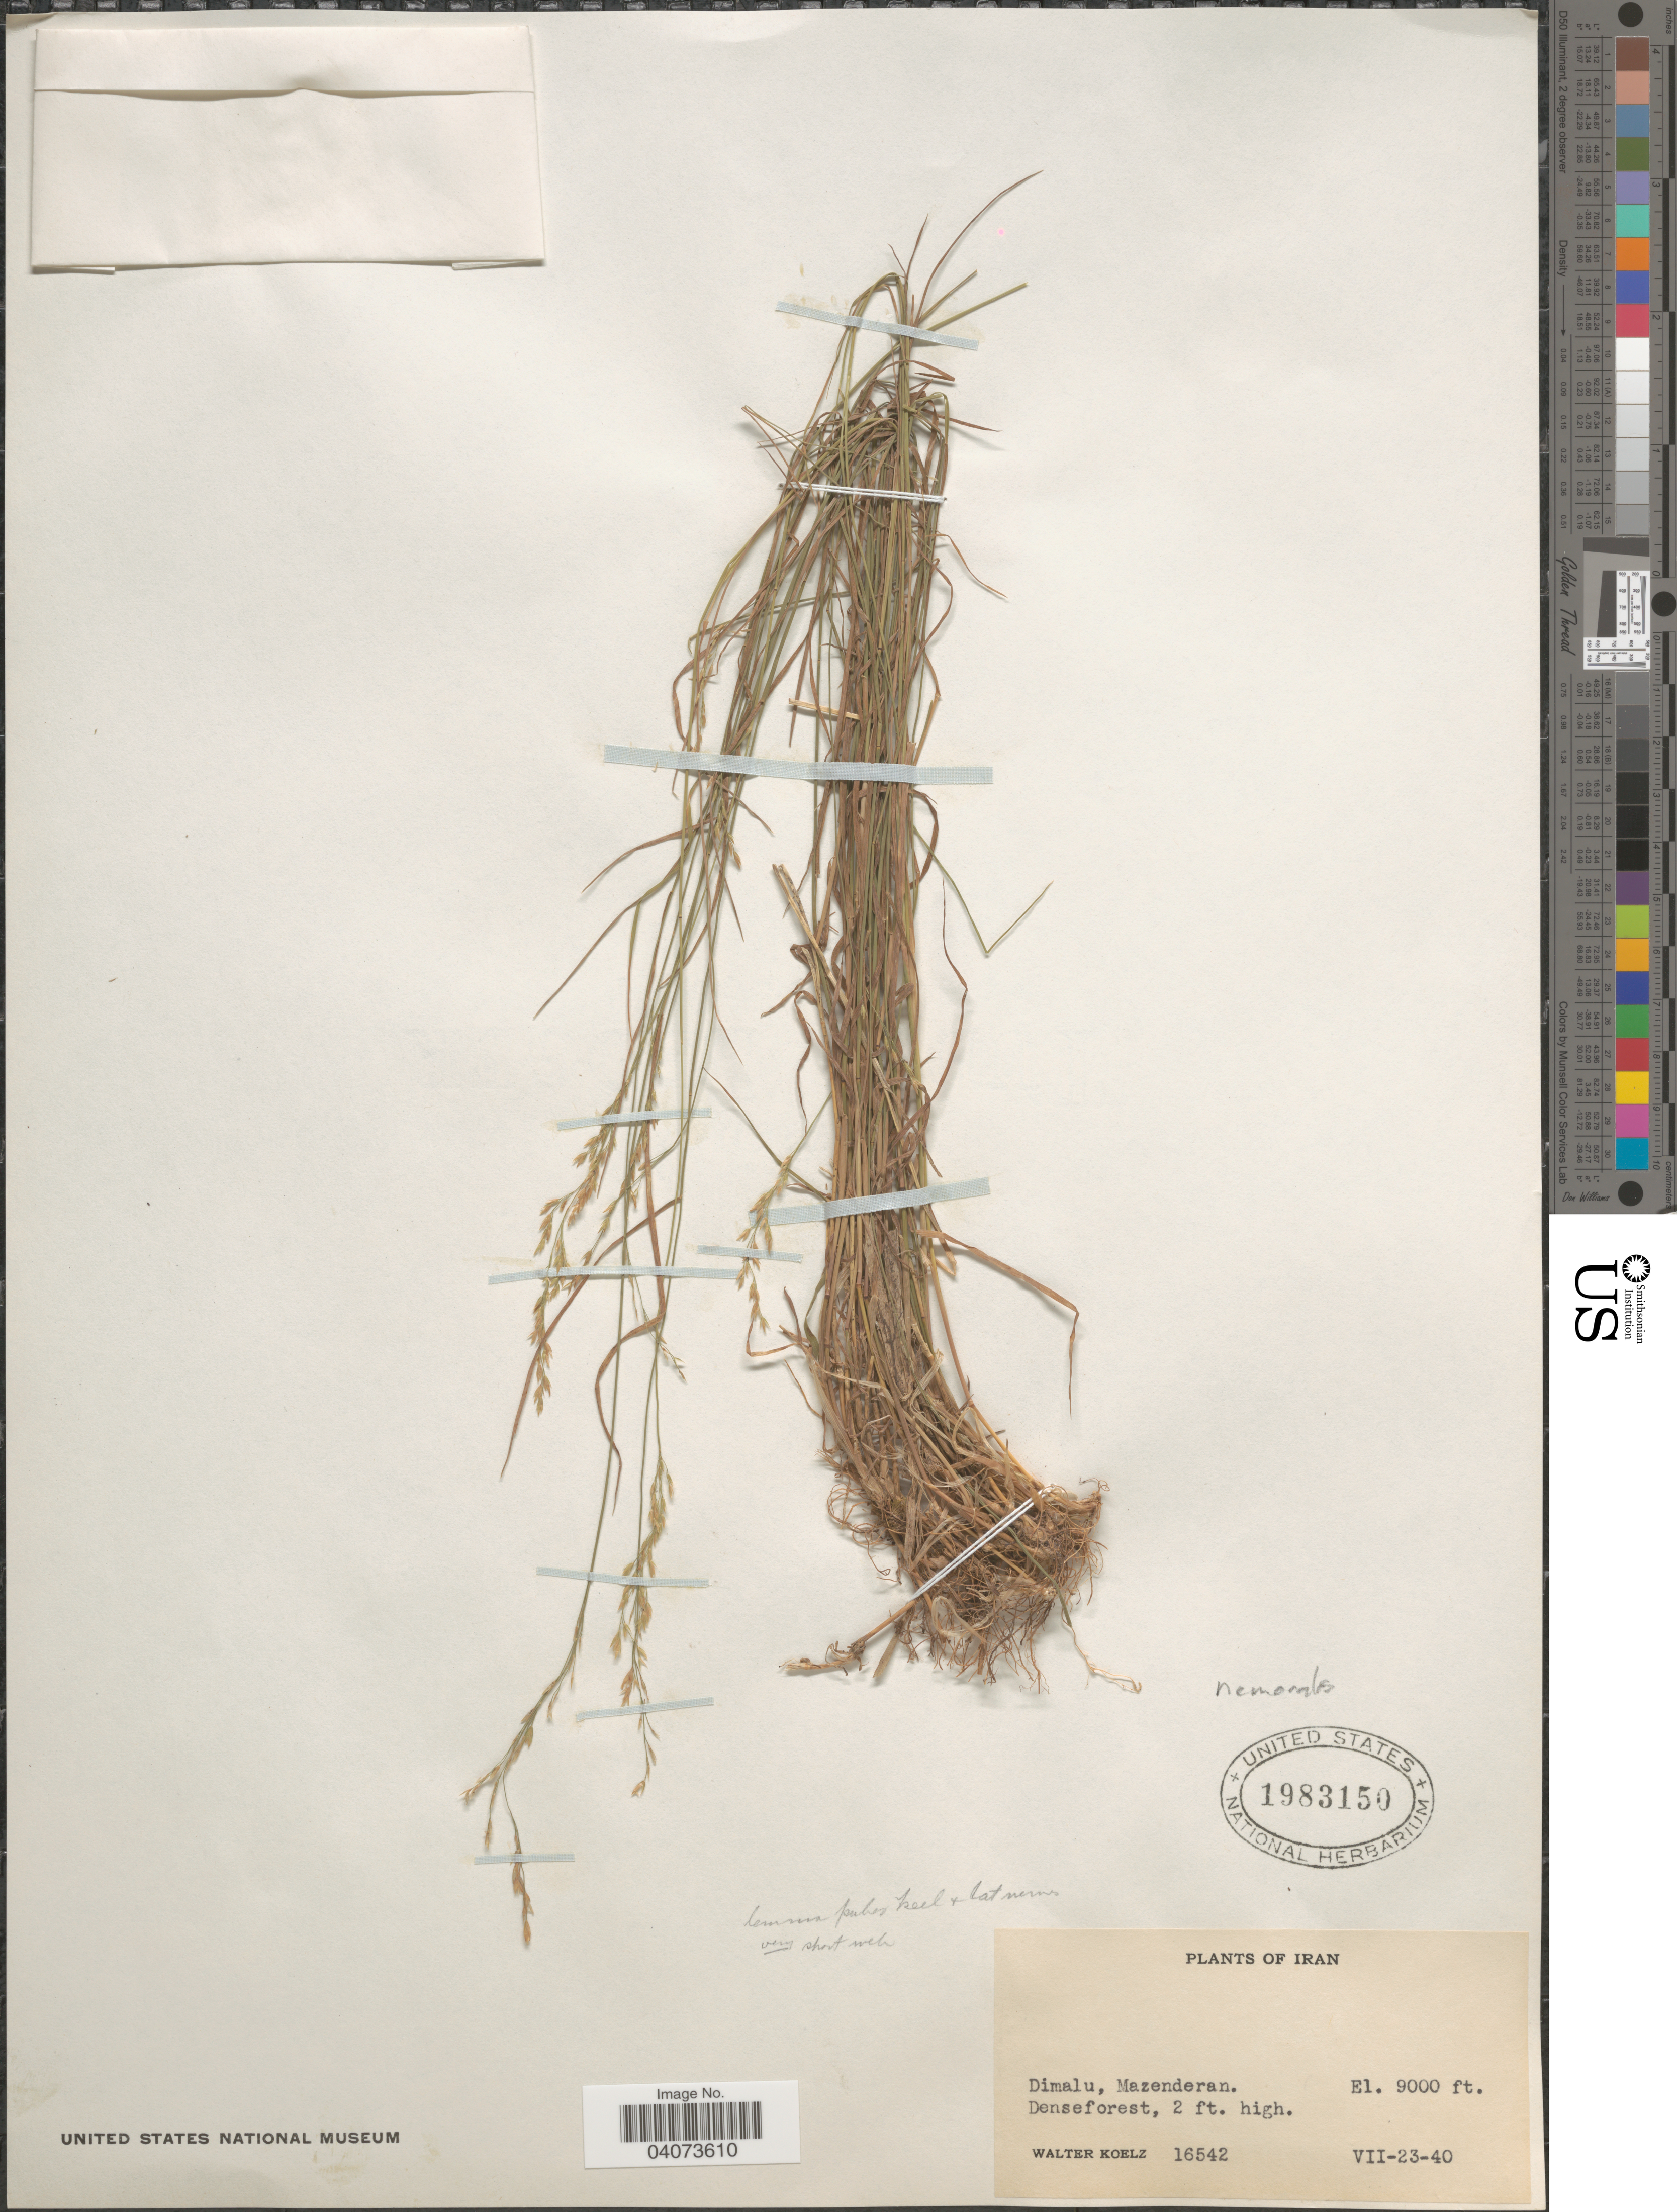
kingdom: Plantae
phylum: Tracheophyta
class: Liliopsida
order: Poales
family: Poaceae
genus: Poa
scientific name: Poa nemoralis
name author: L.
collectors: W. N. Koelz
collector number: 16542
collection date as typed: Transcribed d/m/y: 23/7/40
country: Iran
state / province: Mazandaran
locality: Dimaly, Mazenderan.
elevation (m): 2743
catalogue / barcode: US 1983150